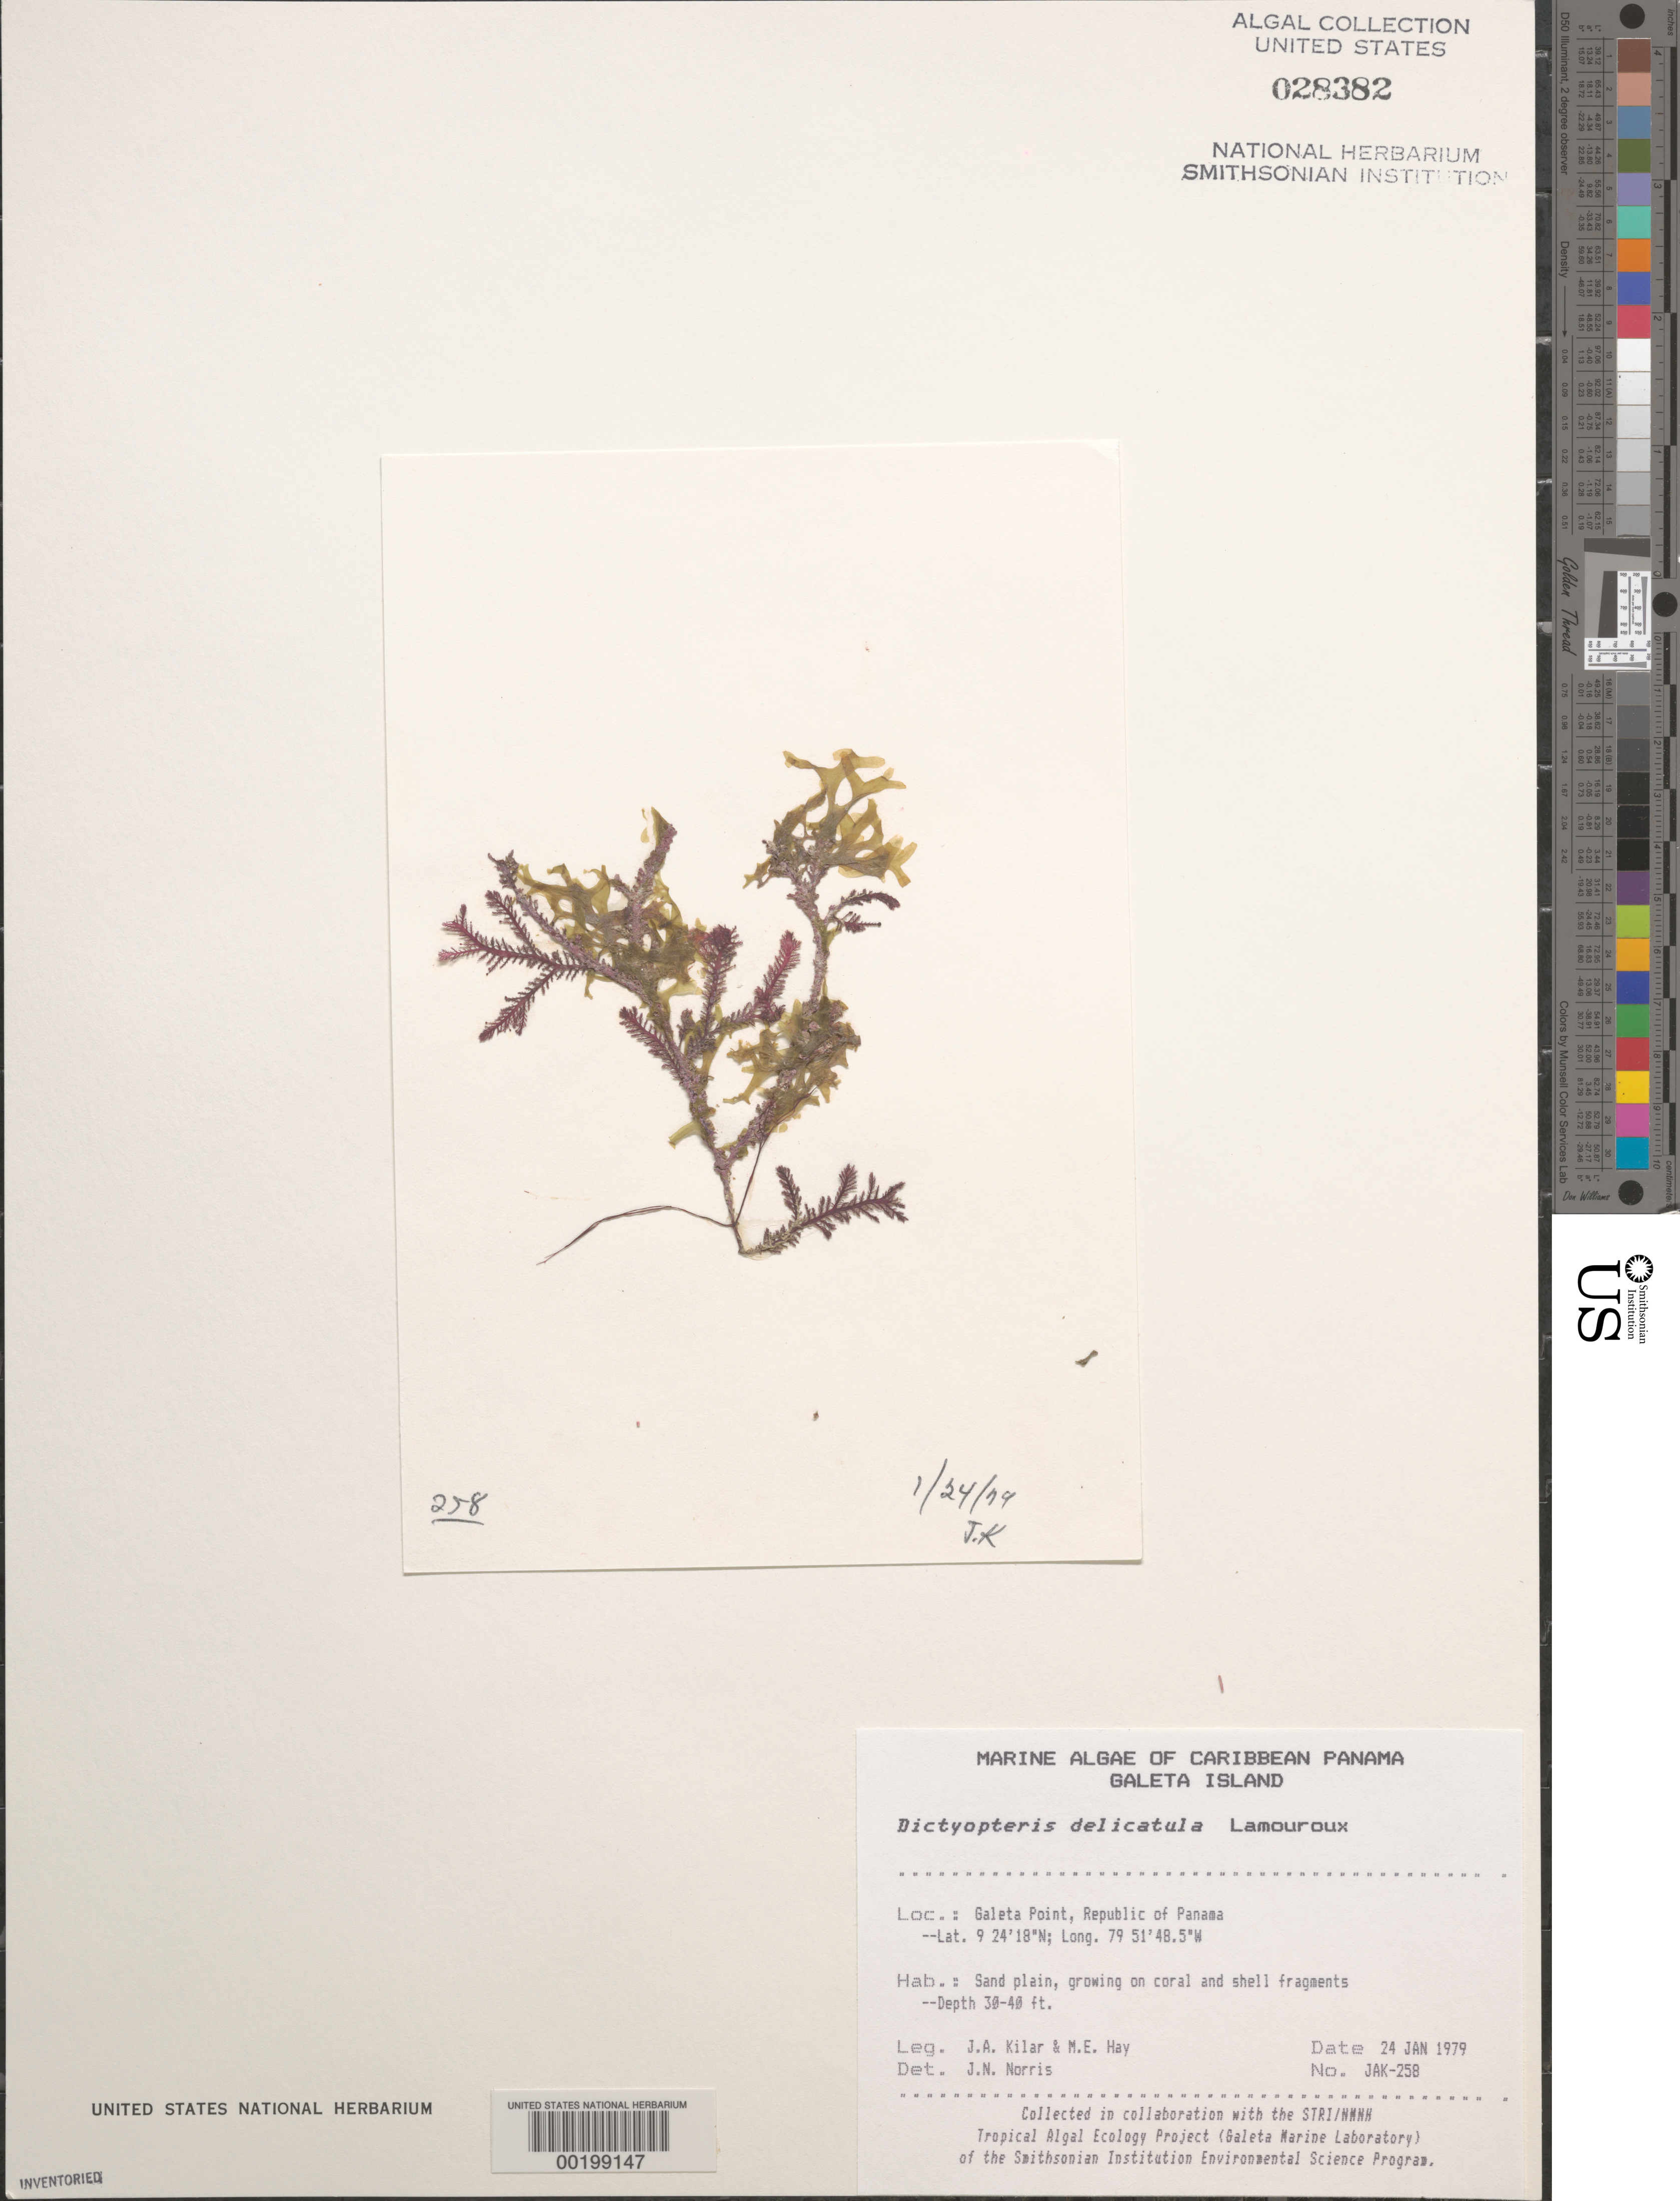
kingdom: Chromista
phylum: Ochrophyta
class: Phaeophyceae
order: Dictyotales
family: Dictyotaceae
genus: Dictyopteris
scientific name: Dictyopteris delicatula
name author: J.V.Lamouroux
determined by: Norris, James N.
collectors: J. A. Kilar & M. E. Hay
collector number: JAK-258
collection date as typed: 24 Jan 1979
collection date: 1979-01-24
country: Panama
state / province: Colón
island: Galeta Island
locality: Galeta Point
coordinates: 9 24' 18" N, 79 51' 48.5" W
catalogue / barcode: US 28382